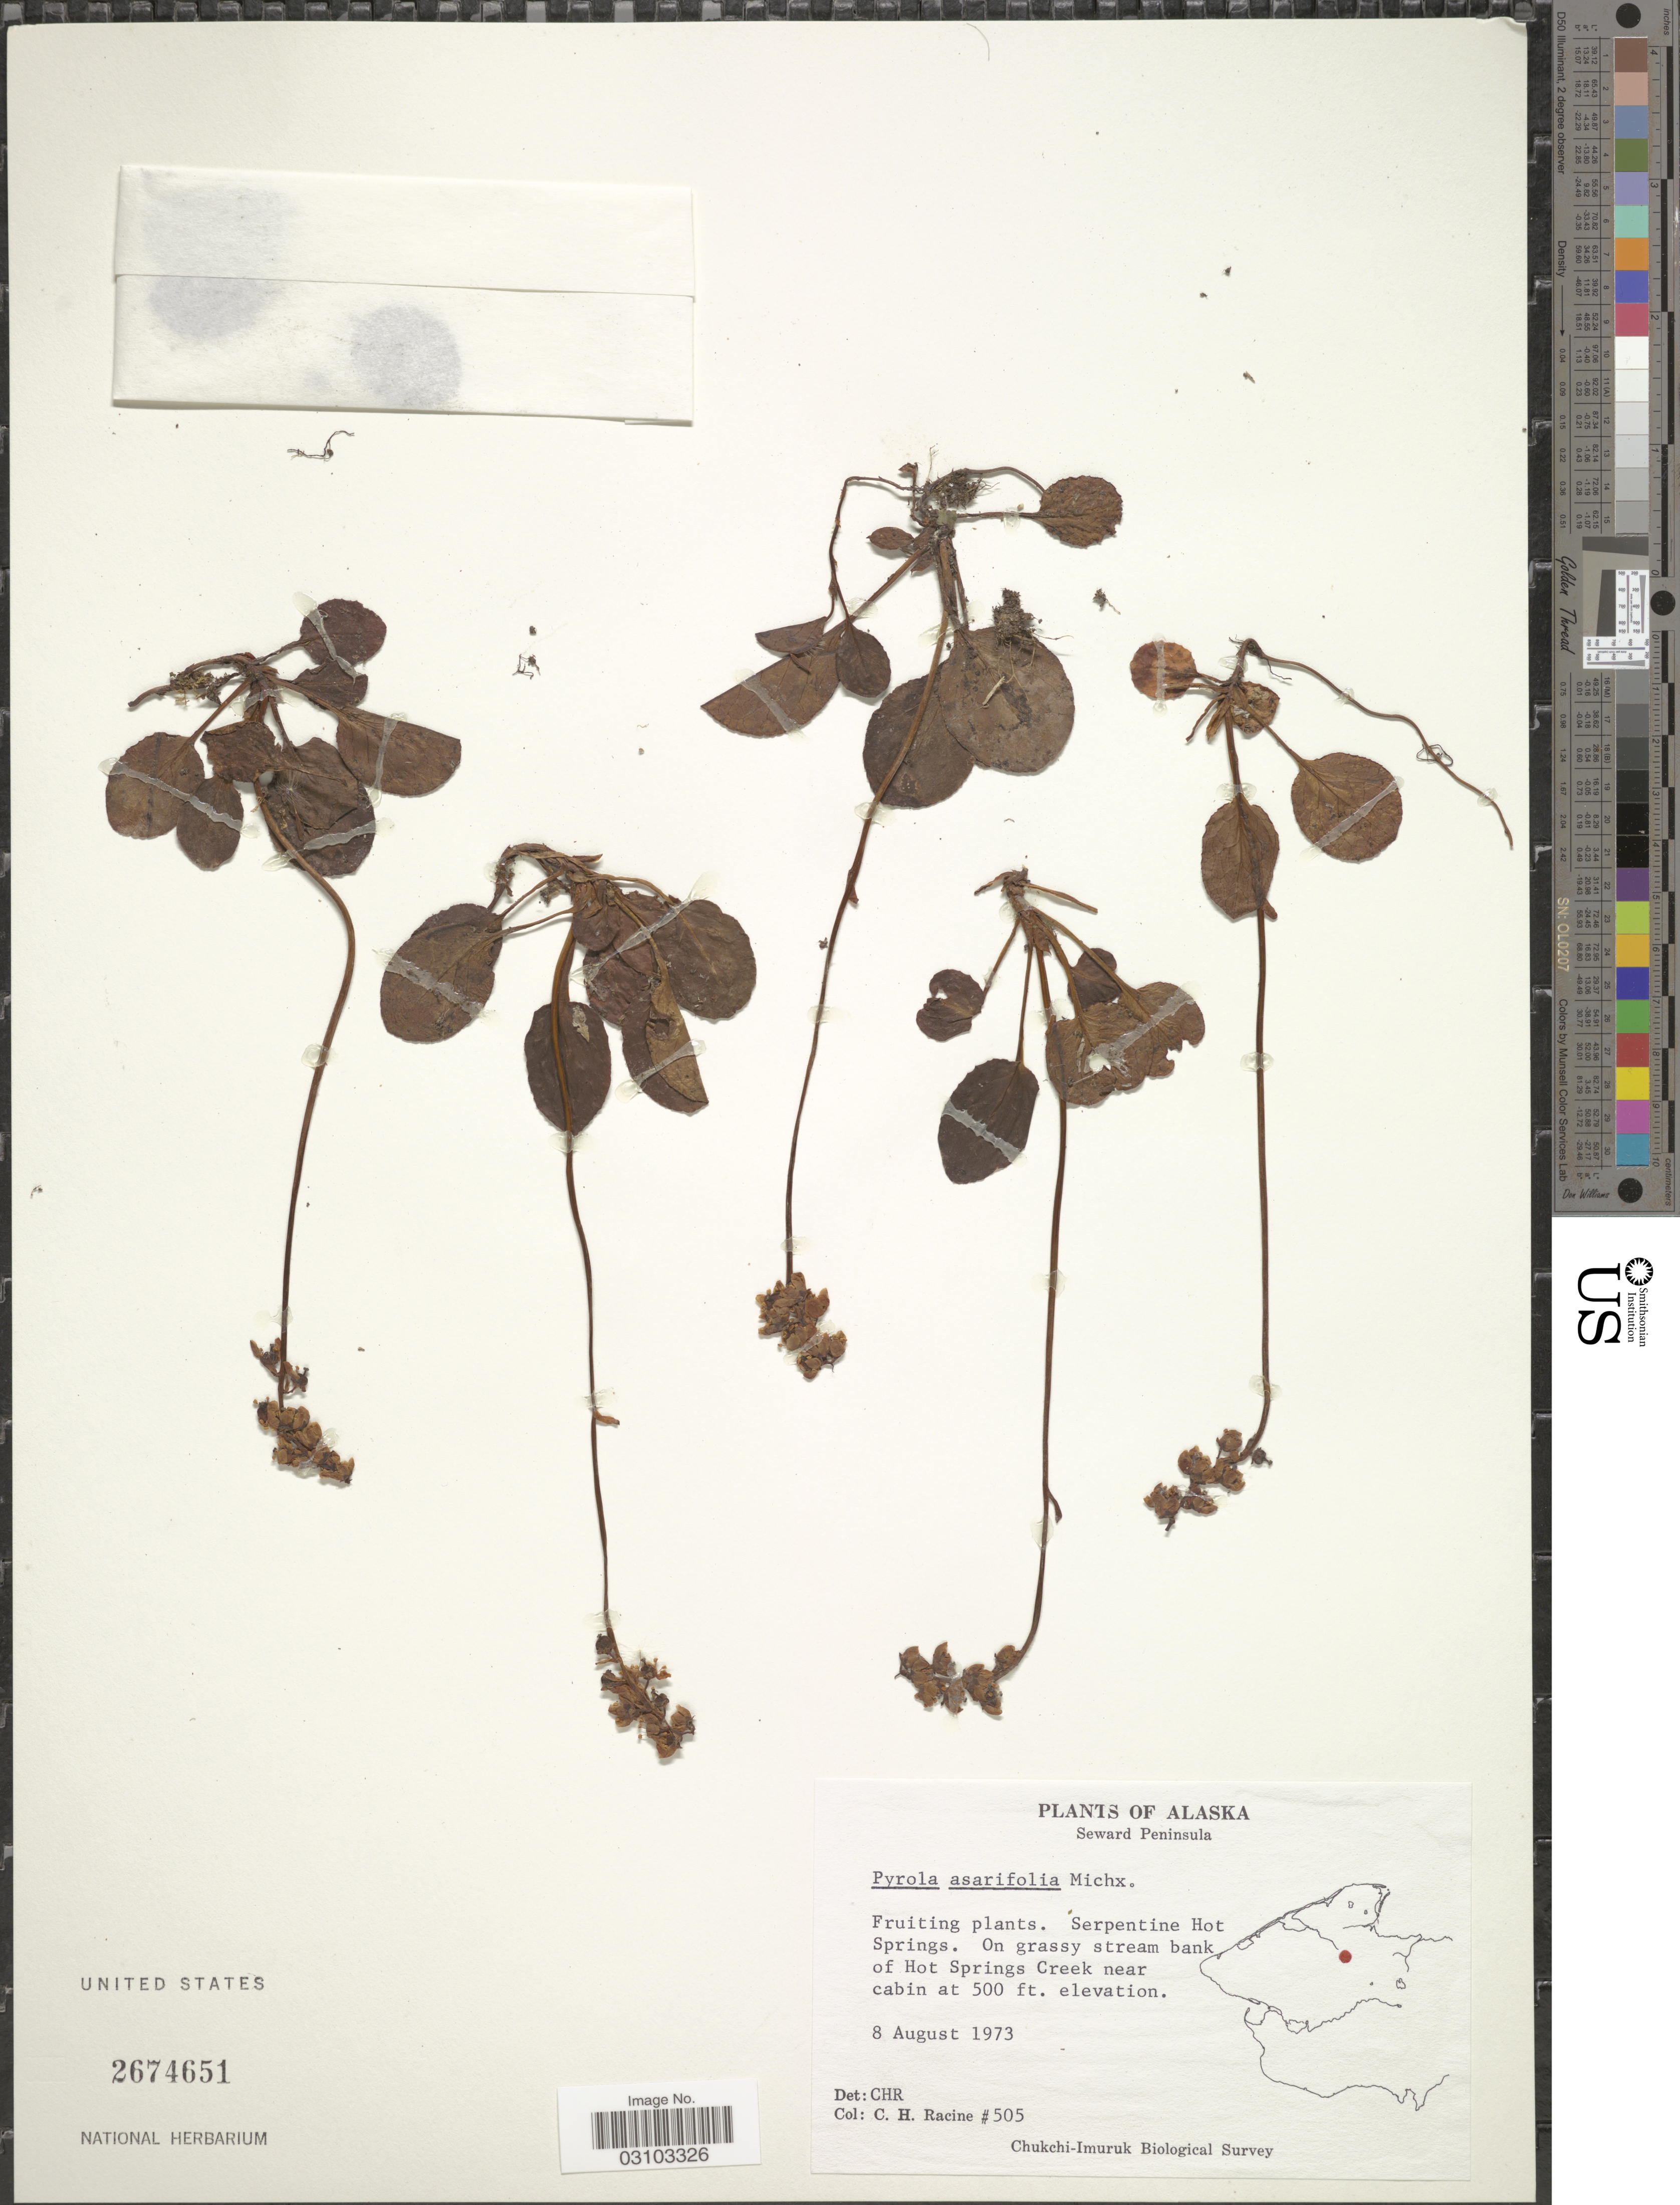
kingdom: Plantae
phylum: Tracheophyta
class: Magnoliopsida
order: Ericales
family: Ericaceae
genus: Pyrola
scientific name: Pyrola asarifolia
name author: Michx.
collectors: C. Racine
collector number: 505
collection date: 1973-08-08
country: United States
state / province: Alaska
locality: Seward Peninsula. Serpentine Hot Springs. On grassy stream bank of Hot Springs Creek near cabin.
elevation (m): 152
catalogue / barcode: US 2674651